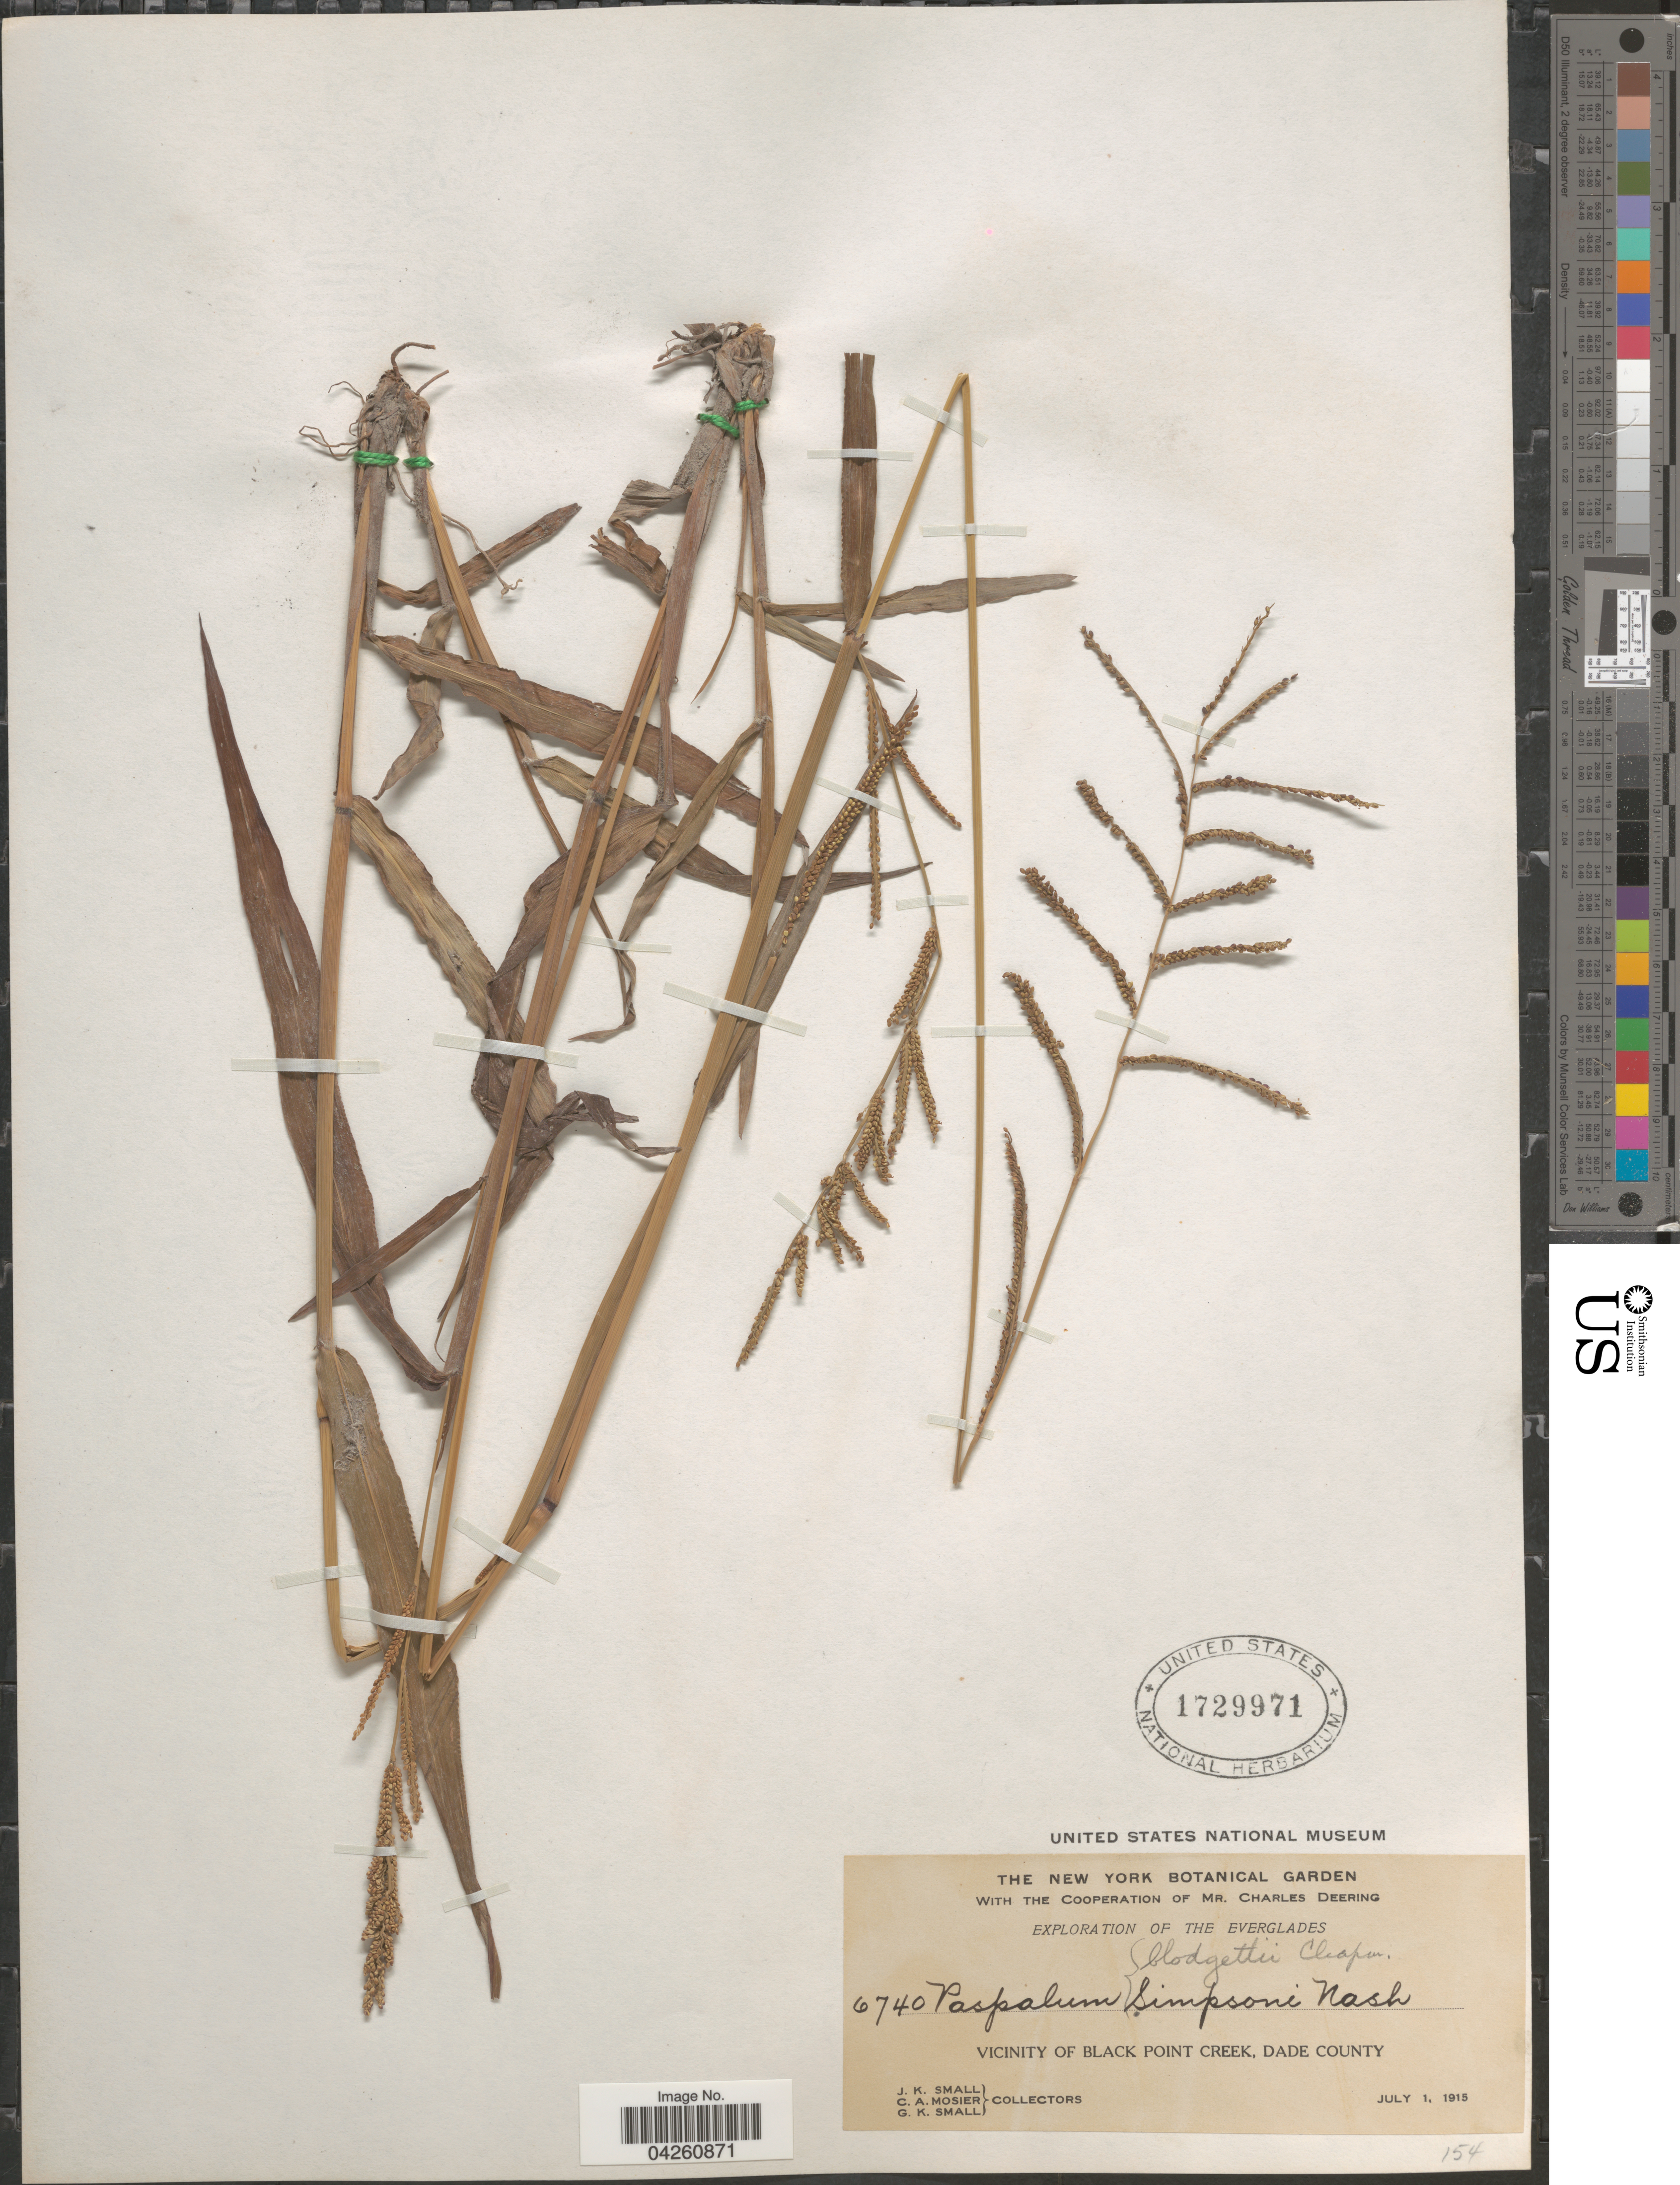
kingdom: Plantae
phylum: Tracheophyta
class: Liliopsida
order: Poales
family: Poaceae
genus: Paspalum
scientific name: Paspalum blodgettii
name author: Chapm.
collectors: J. K. Small, C. A. Mosier & G. K. Small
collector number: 6740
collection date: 1915-07-01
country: United States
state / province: Florida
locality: Exploration of the Everglades. Vicinity of Black Point Creek, Dade County.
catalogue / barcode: US 1729971